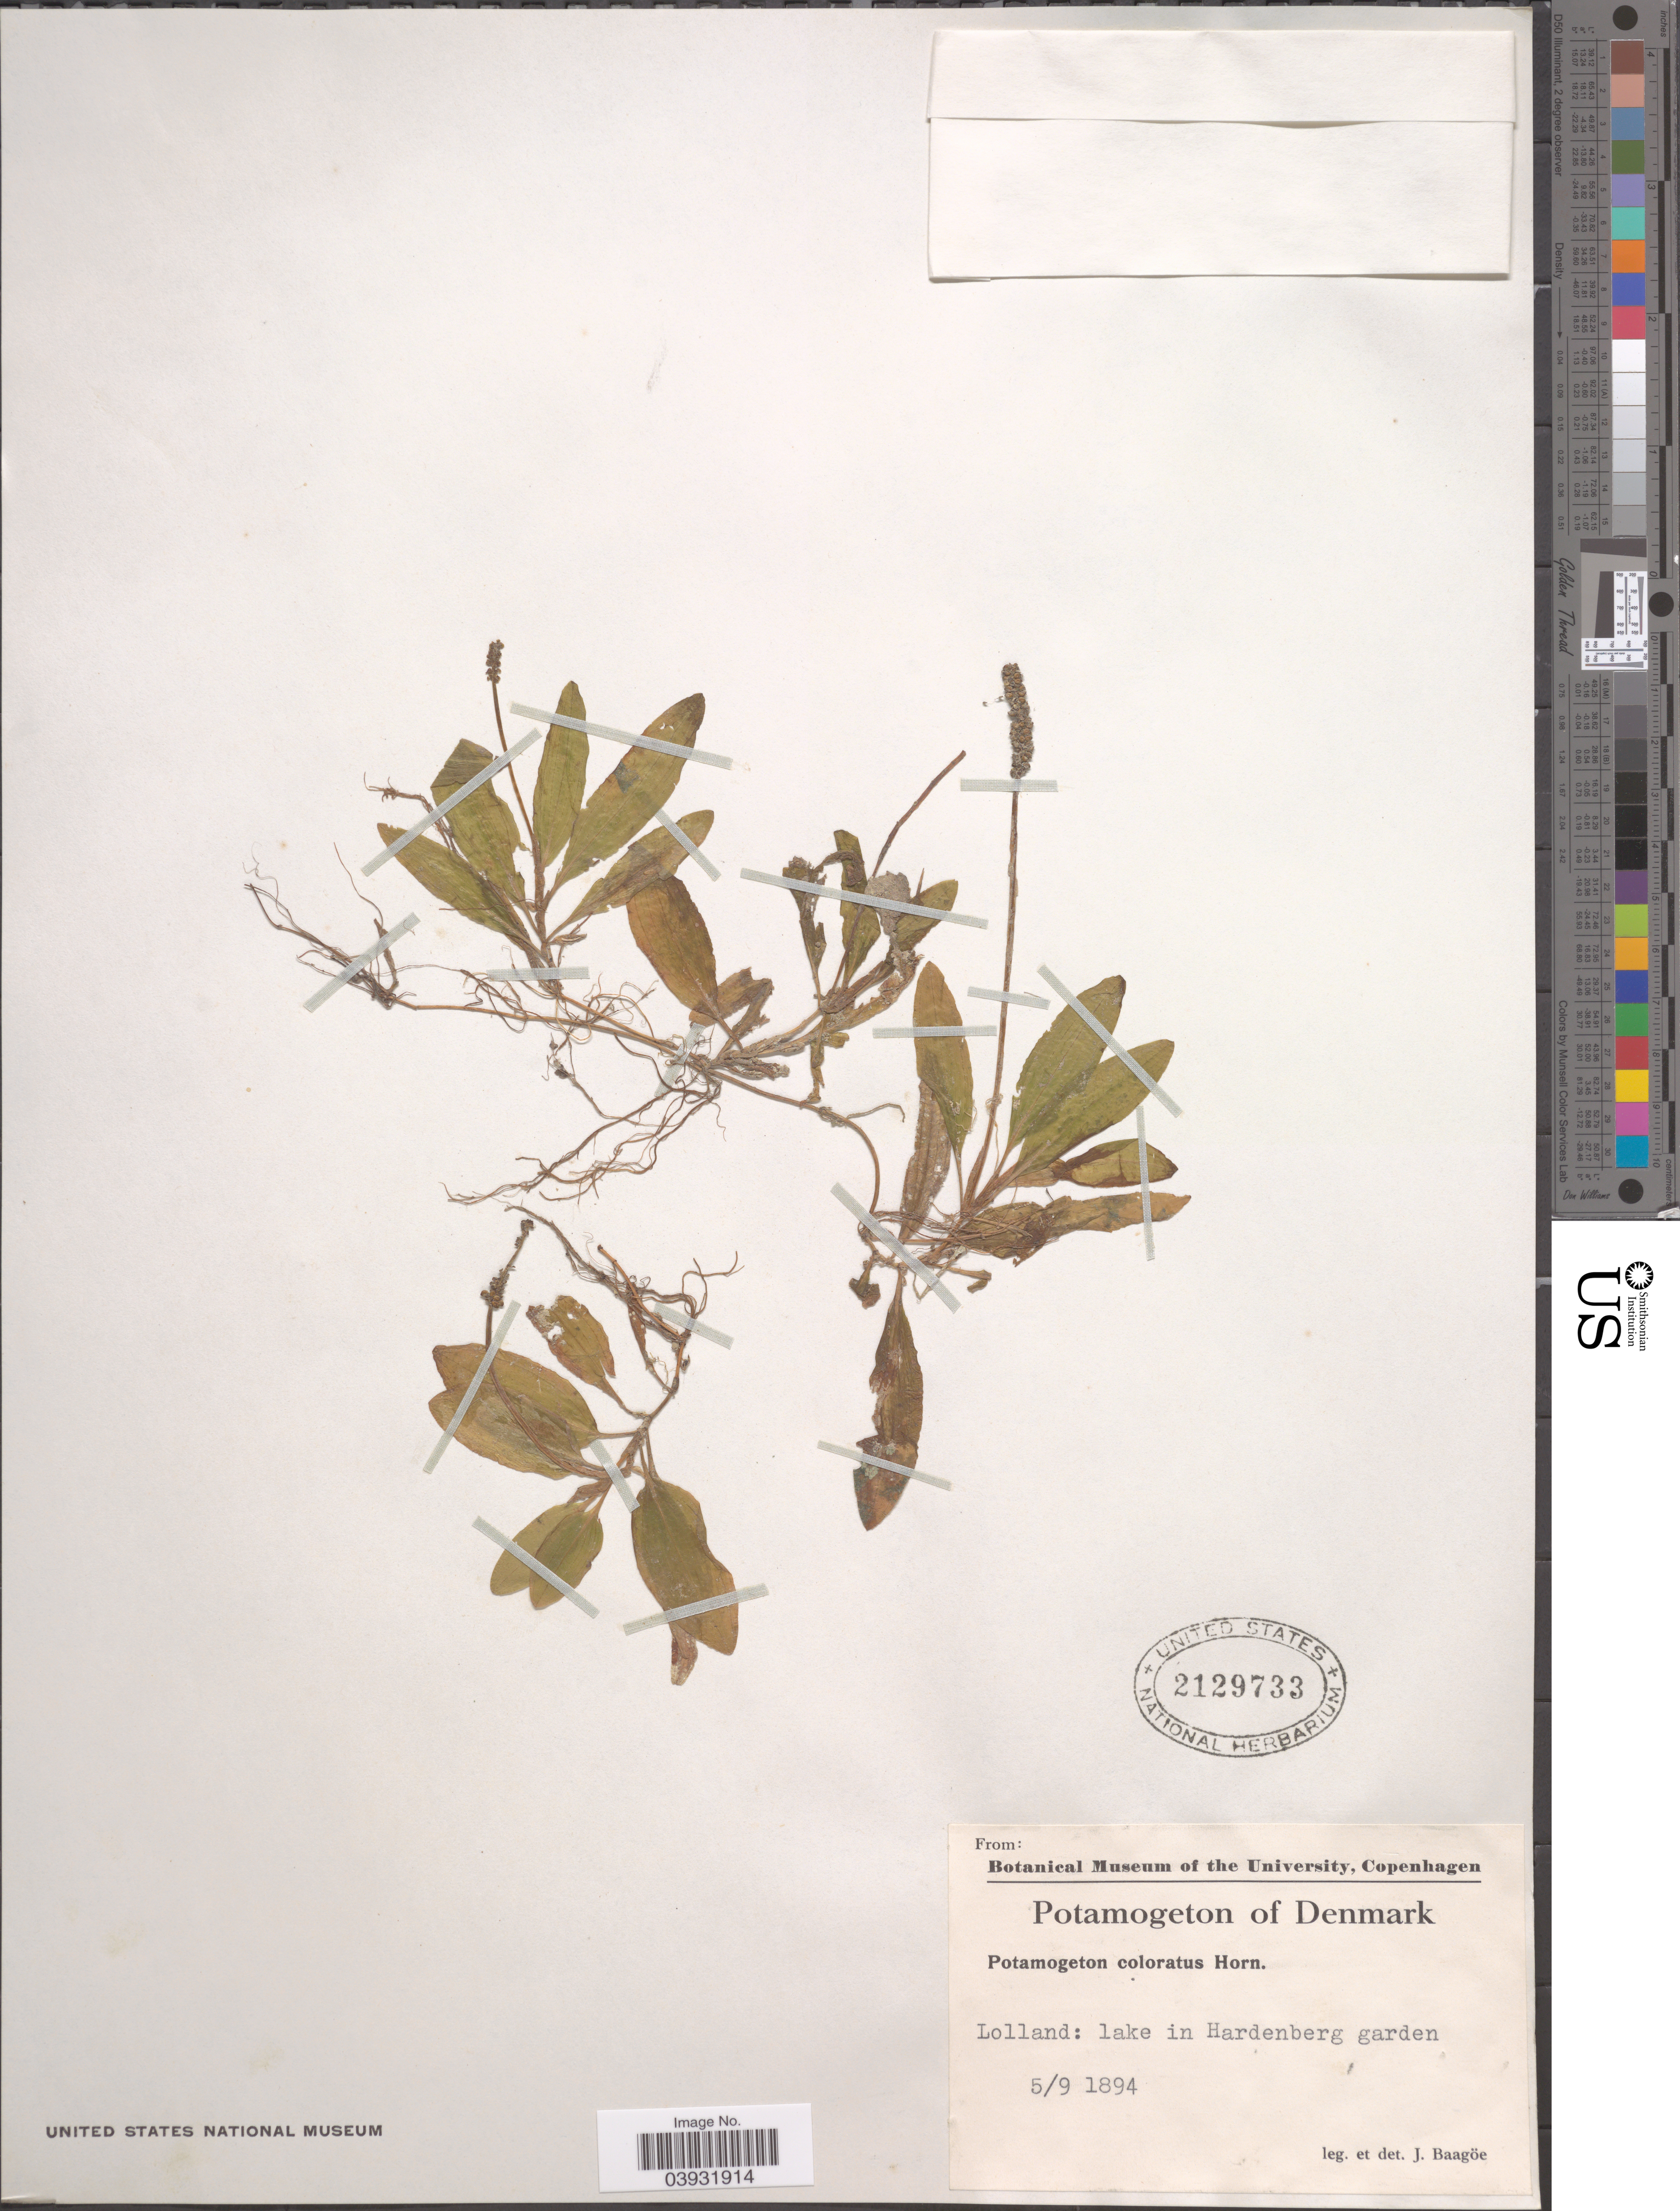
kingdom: Plantae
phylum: Tracheophyta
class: Liliopsida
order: Alismatales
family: Potamogetonaceae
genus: Potamogeton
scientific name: Potamogeton coloratus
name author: Hagstr.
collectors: J. Baagoe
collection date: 1894-09-05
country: Denmark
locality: Lolland: lake in Hardenberg garden.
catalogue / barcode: US 2129733